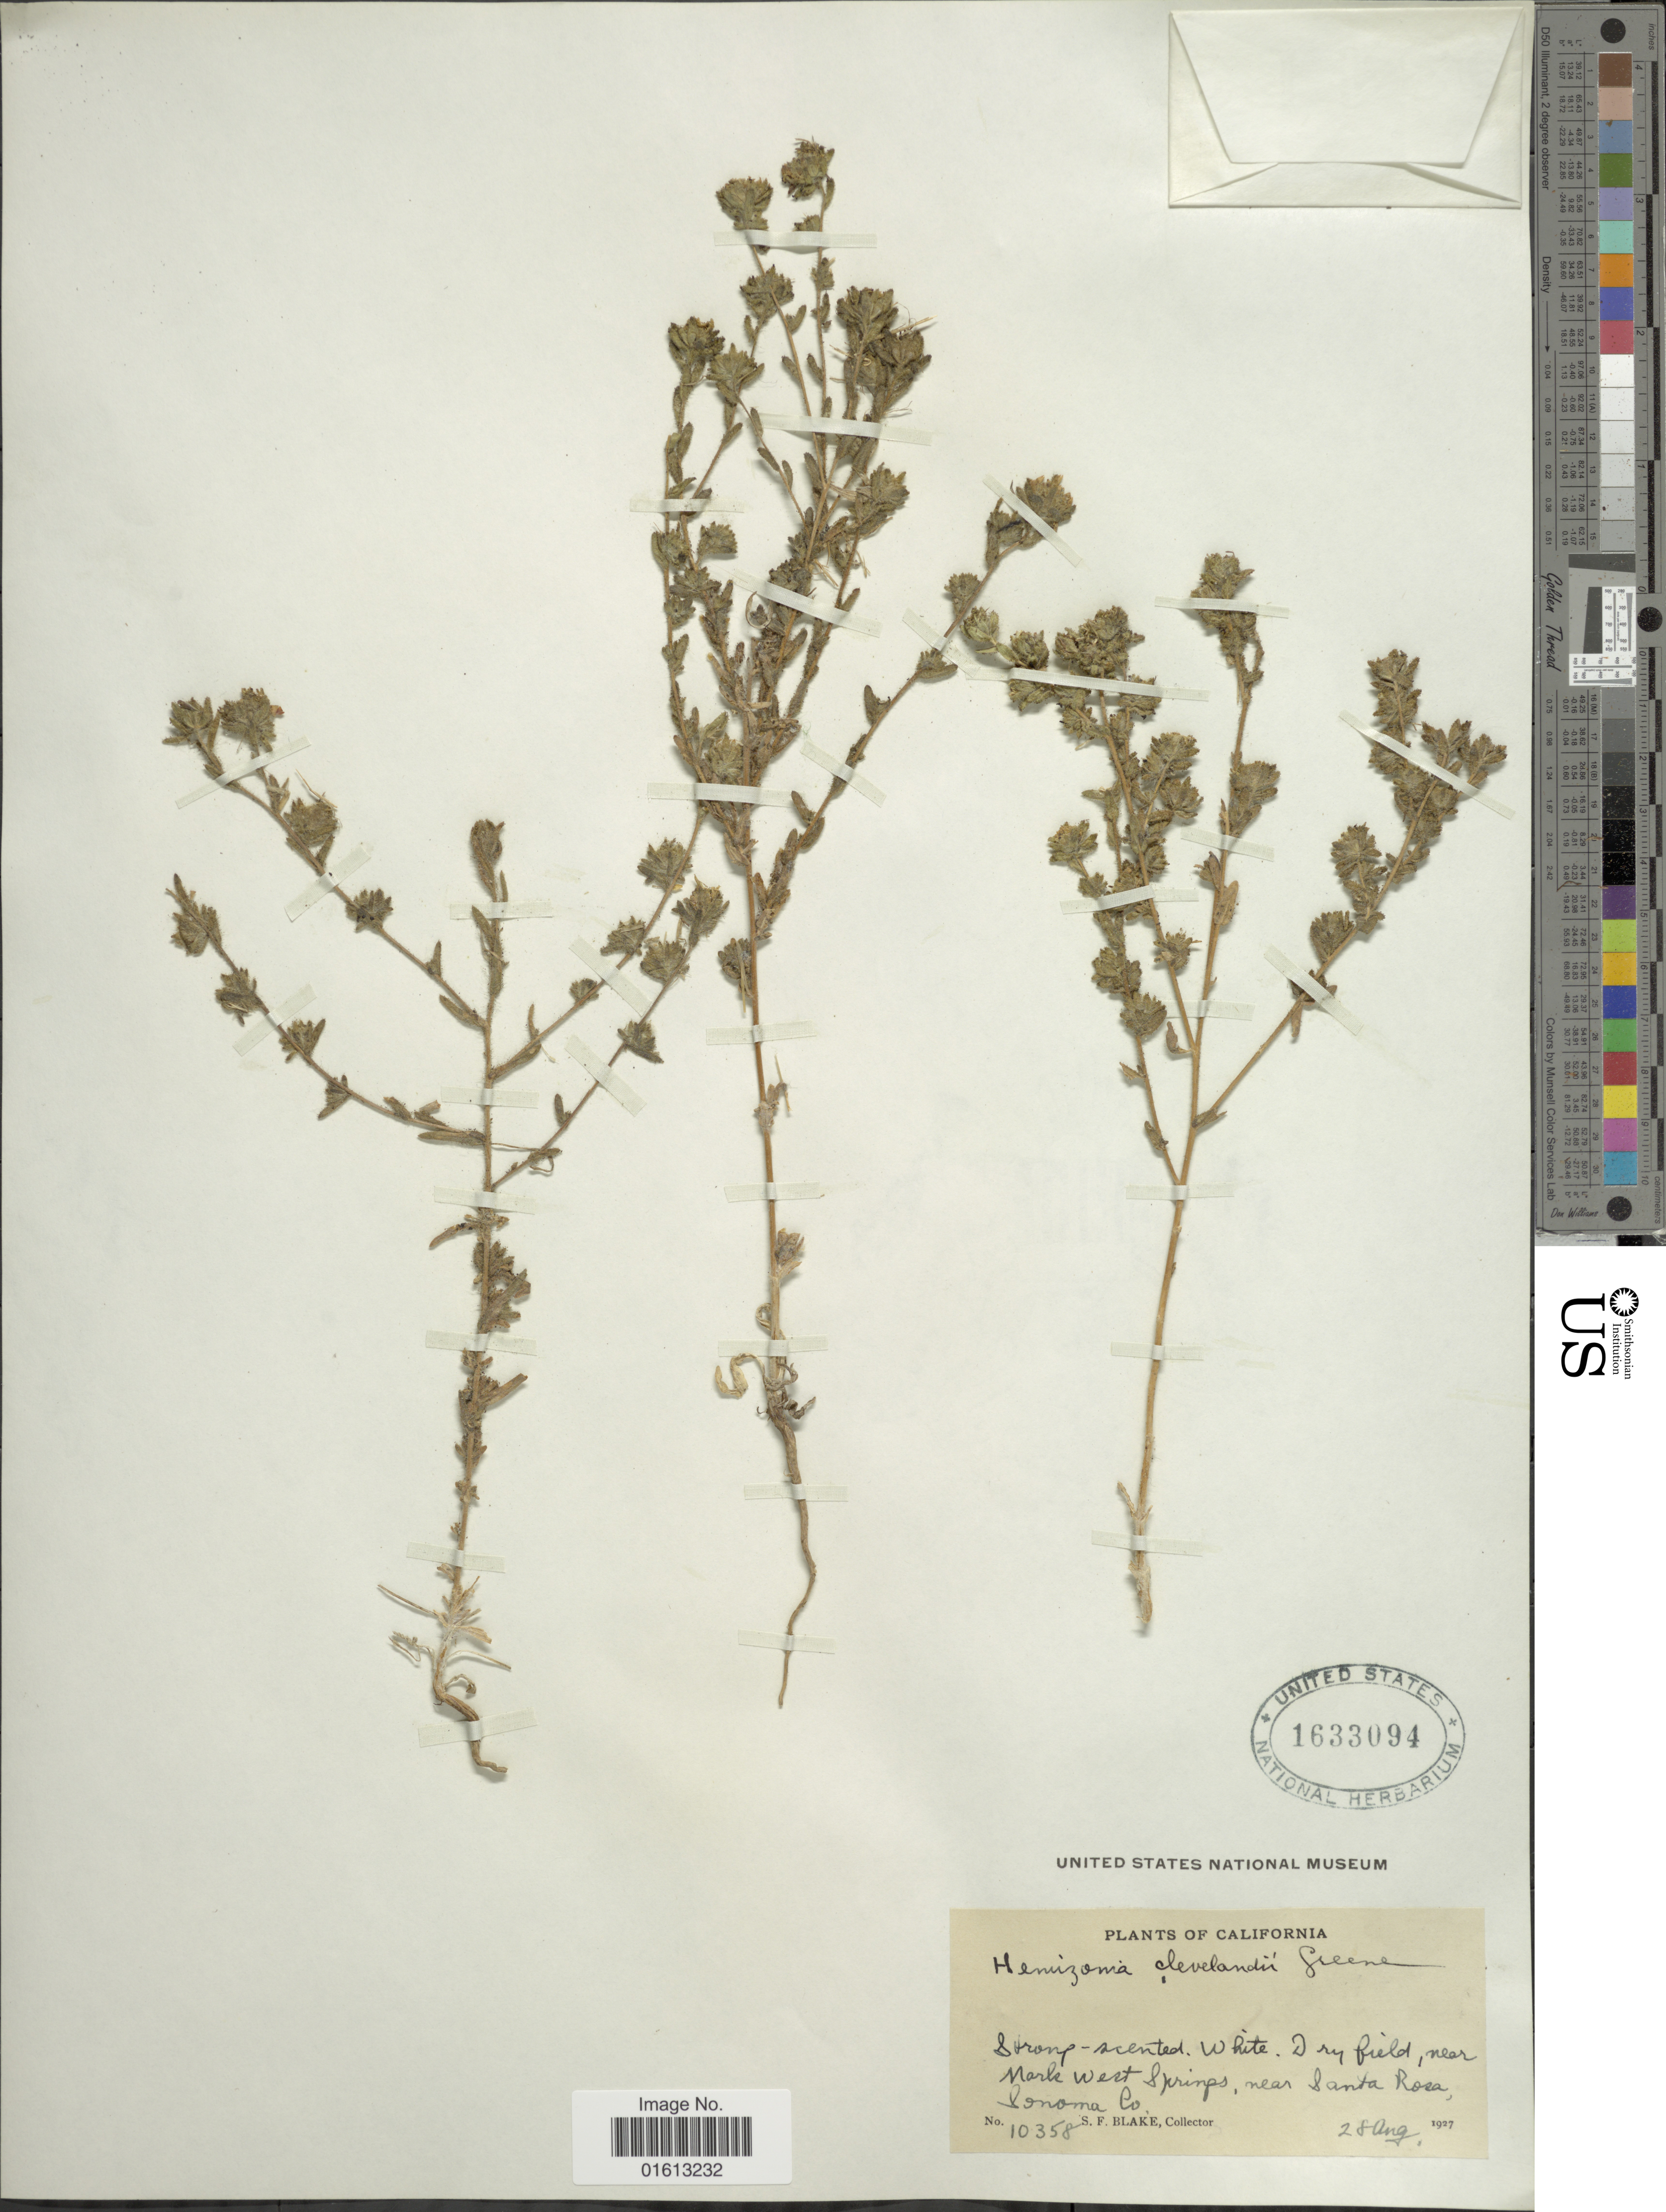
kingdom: Plantae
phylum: Tracheophyta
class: Magnoliopsida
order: Asterales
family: Asteraceae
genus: Hemizonia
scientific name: Hemizonia congesta subsp. clevelandii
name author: (Greene) Babc. & H.M. Hall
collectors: S. Blake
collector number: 10358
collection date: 1927-08-28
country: United States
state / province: California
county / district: Sonoma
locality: Near Nark West Springs, near Santa Rosa, Sonoma Co.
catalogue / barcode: US 1633094